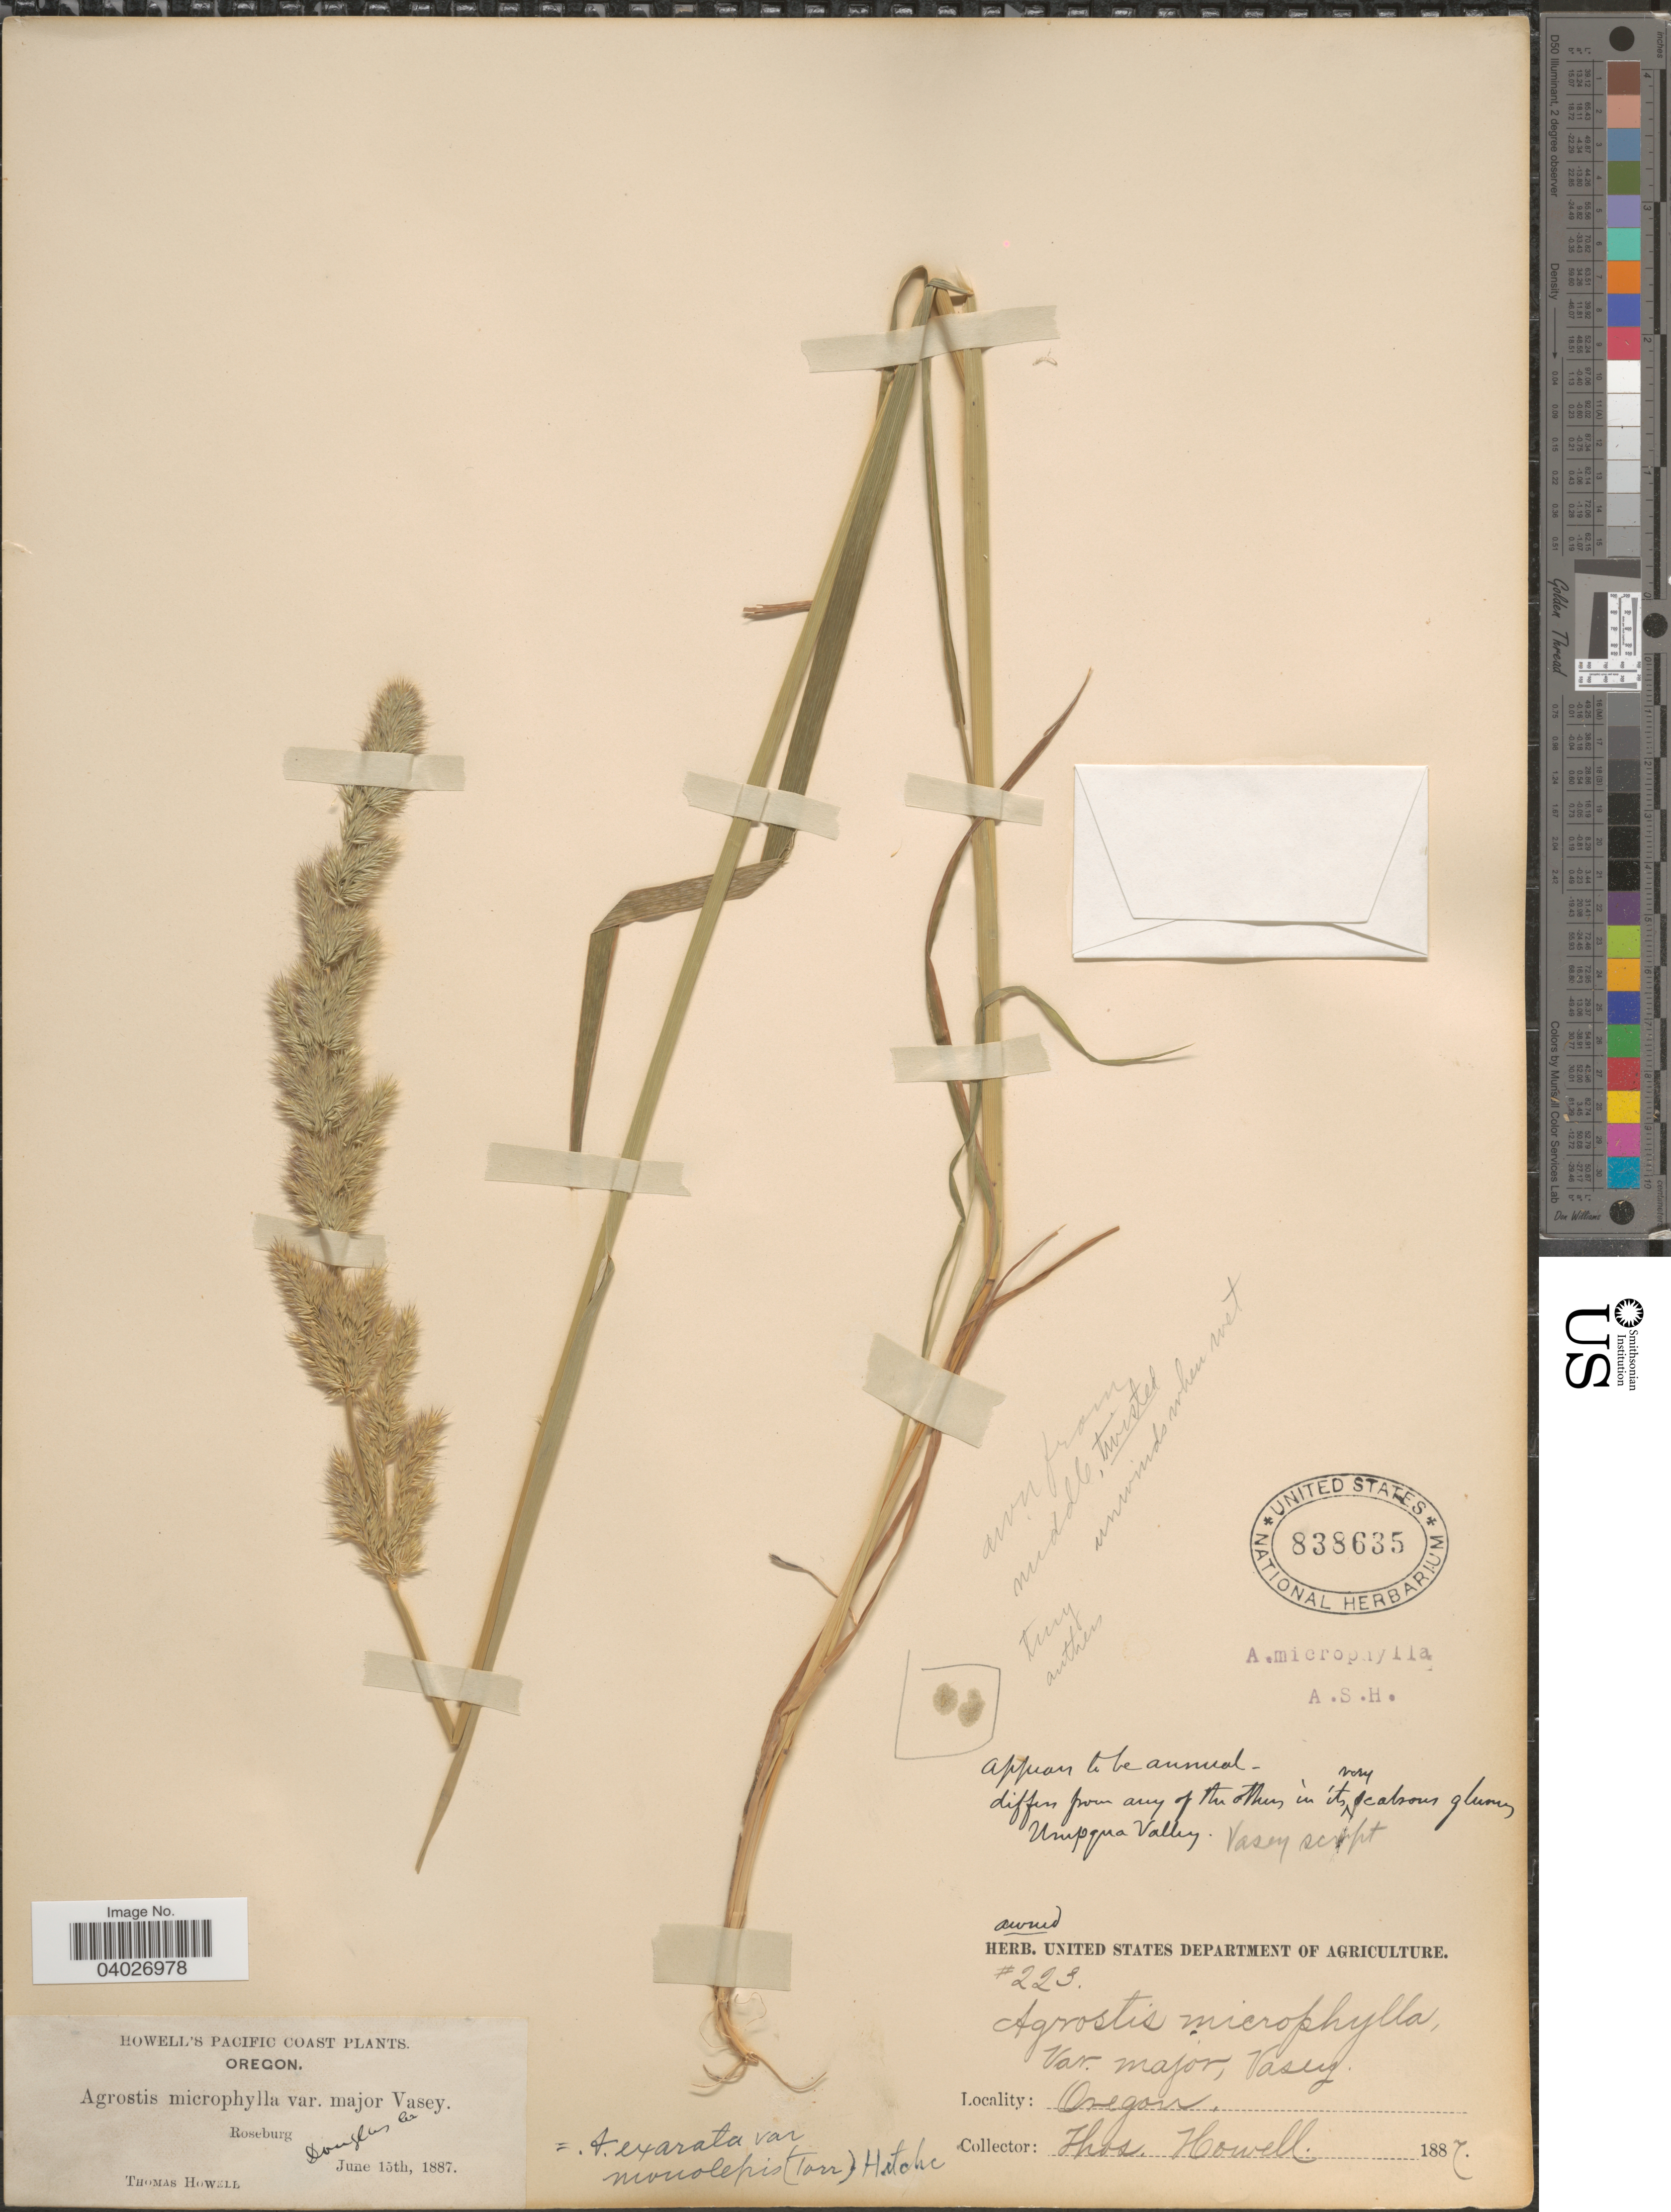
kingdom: Plantae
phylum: Tracheophyta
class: Liliopsida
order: Poales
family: Poaceae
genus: Agrostis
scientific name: Agrostis microphylla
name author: Steud.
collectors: T. Howell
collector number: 223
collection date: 1887-06-15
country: United States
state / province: Oregon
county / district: Douglas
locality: Pacific Coast. Roseburg. Douglas Co.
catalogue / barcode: US 838635